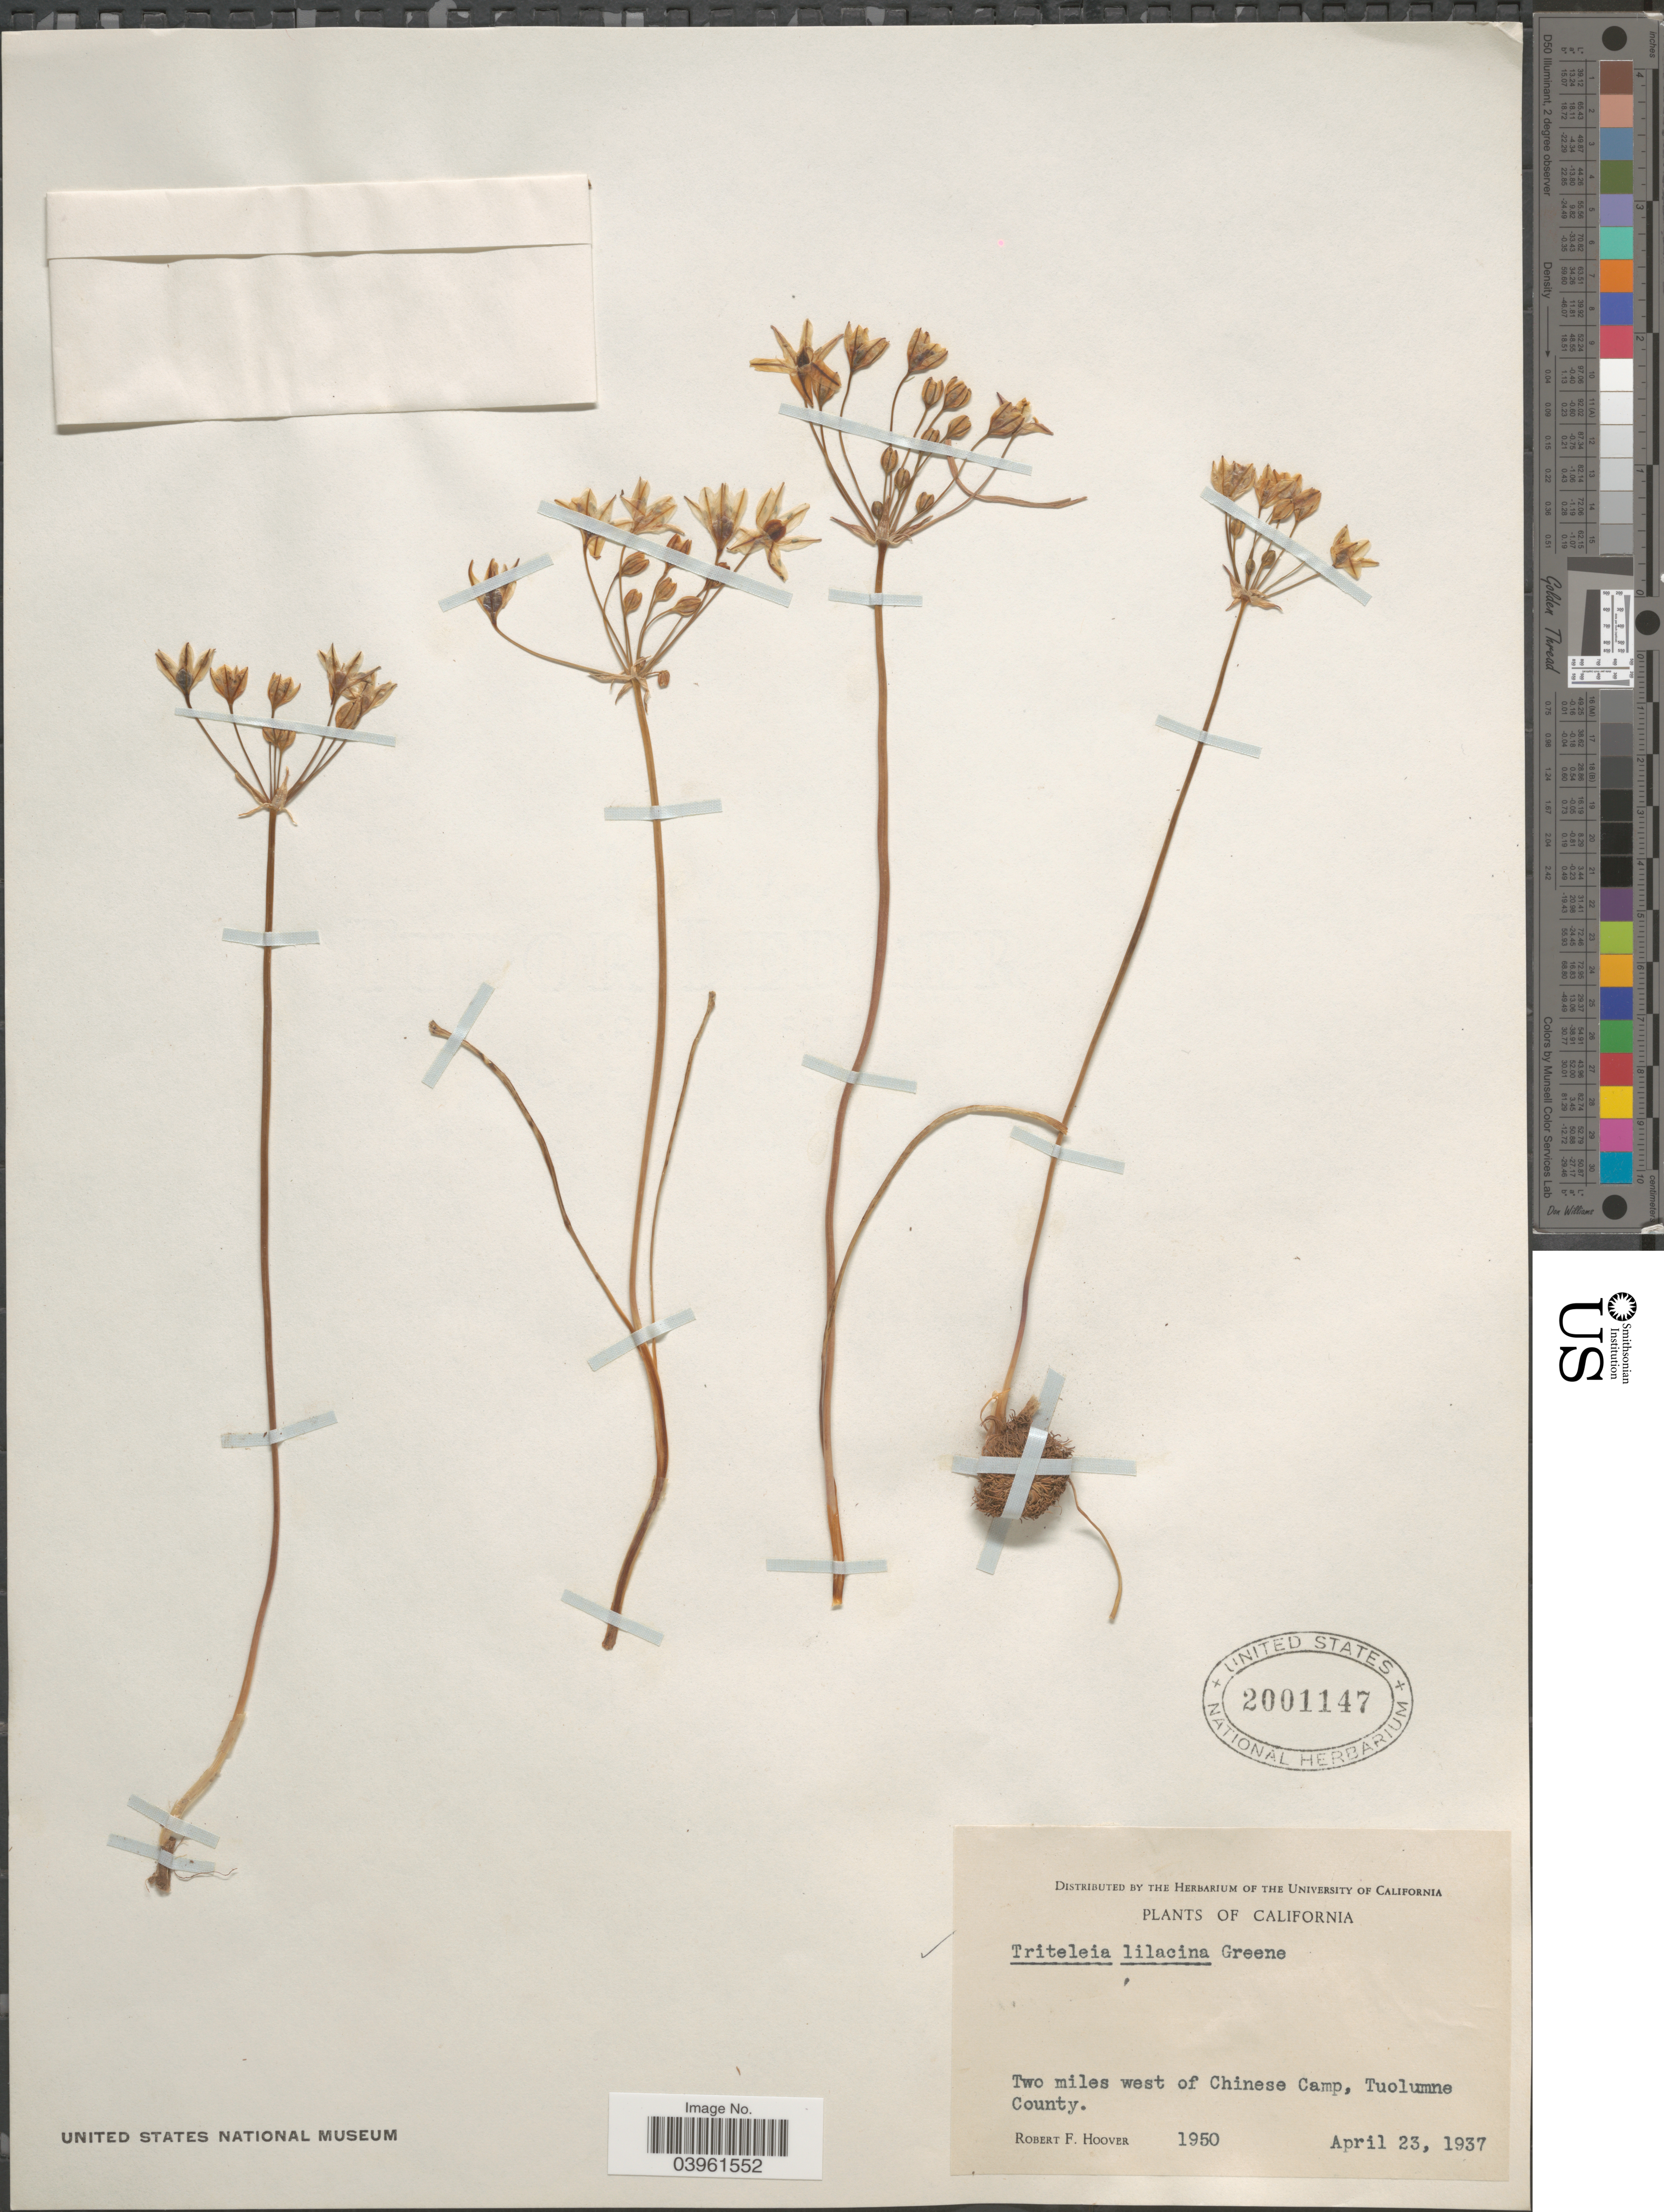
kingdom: Plantae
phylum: Tracheophyta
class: Liliopsida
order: Asparagales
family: Asparagaceae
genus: Triteleia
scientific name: Triteleia lilacina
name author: Greene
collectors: R. F. Hoover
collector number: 1950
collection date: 1937-04-23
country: United States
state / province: California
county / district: Tuolumne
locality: Two miles west of Chinese Camp, Tuolumne County.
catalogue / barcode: US 2001147